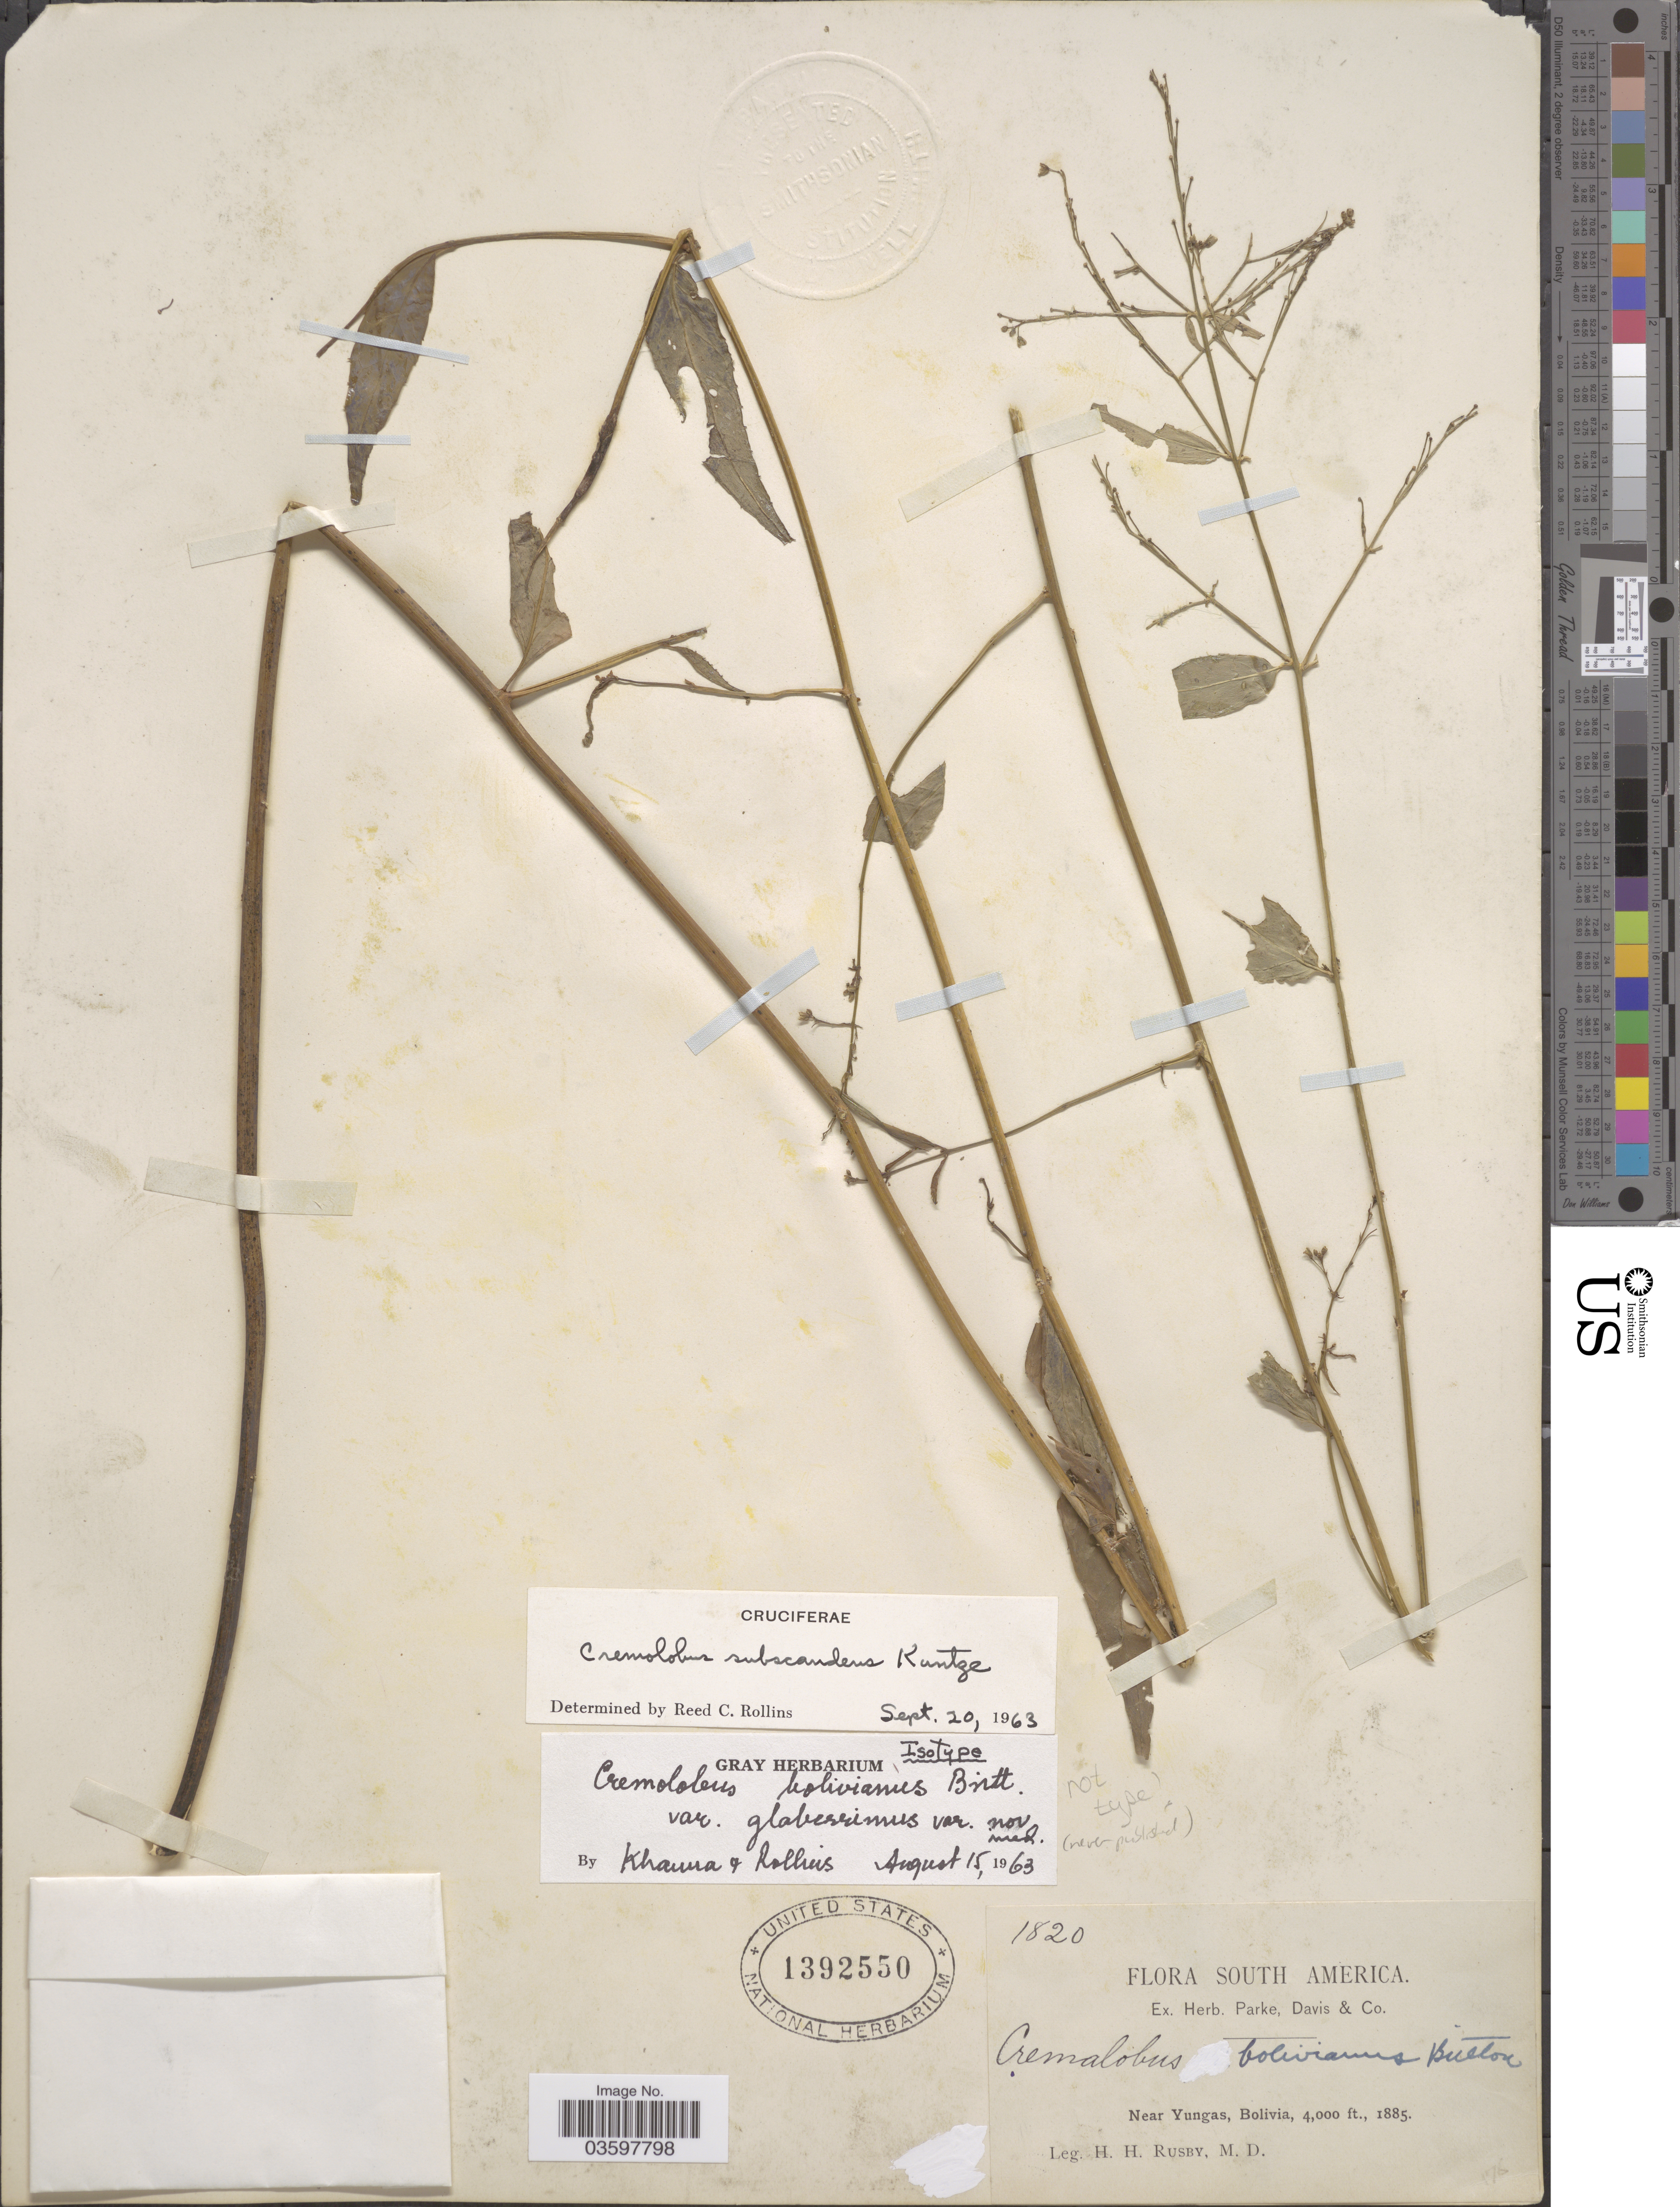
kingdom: Plantae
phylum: Tracheophyta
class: Magnoliopsida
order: Brassicales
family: Brassicaceae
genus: Cremolobus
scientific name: Cremolobus subscandens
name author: Kuntze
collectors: H. H. Rusby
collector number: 1820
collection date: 1885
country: Bolivia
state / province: La Paz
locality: Near Yungas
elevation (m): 1219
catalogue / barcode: US 1392550